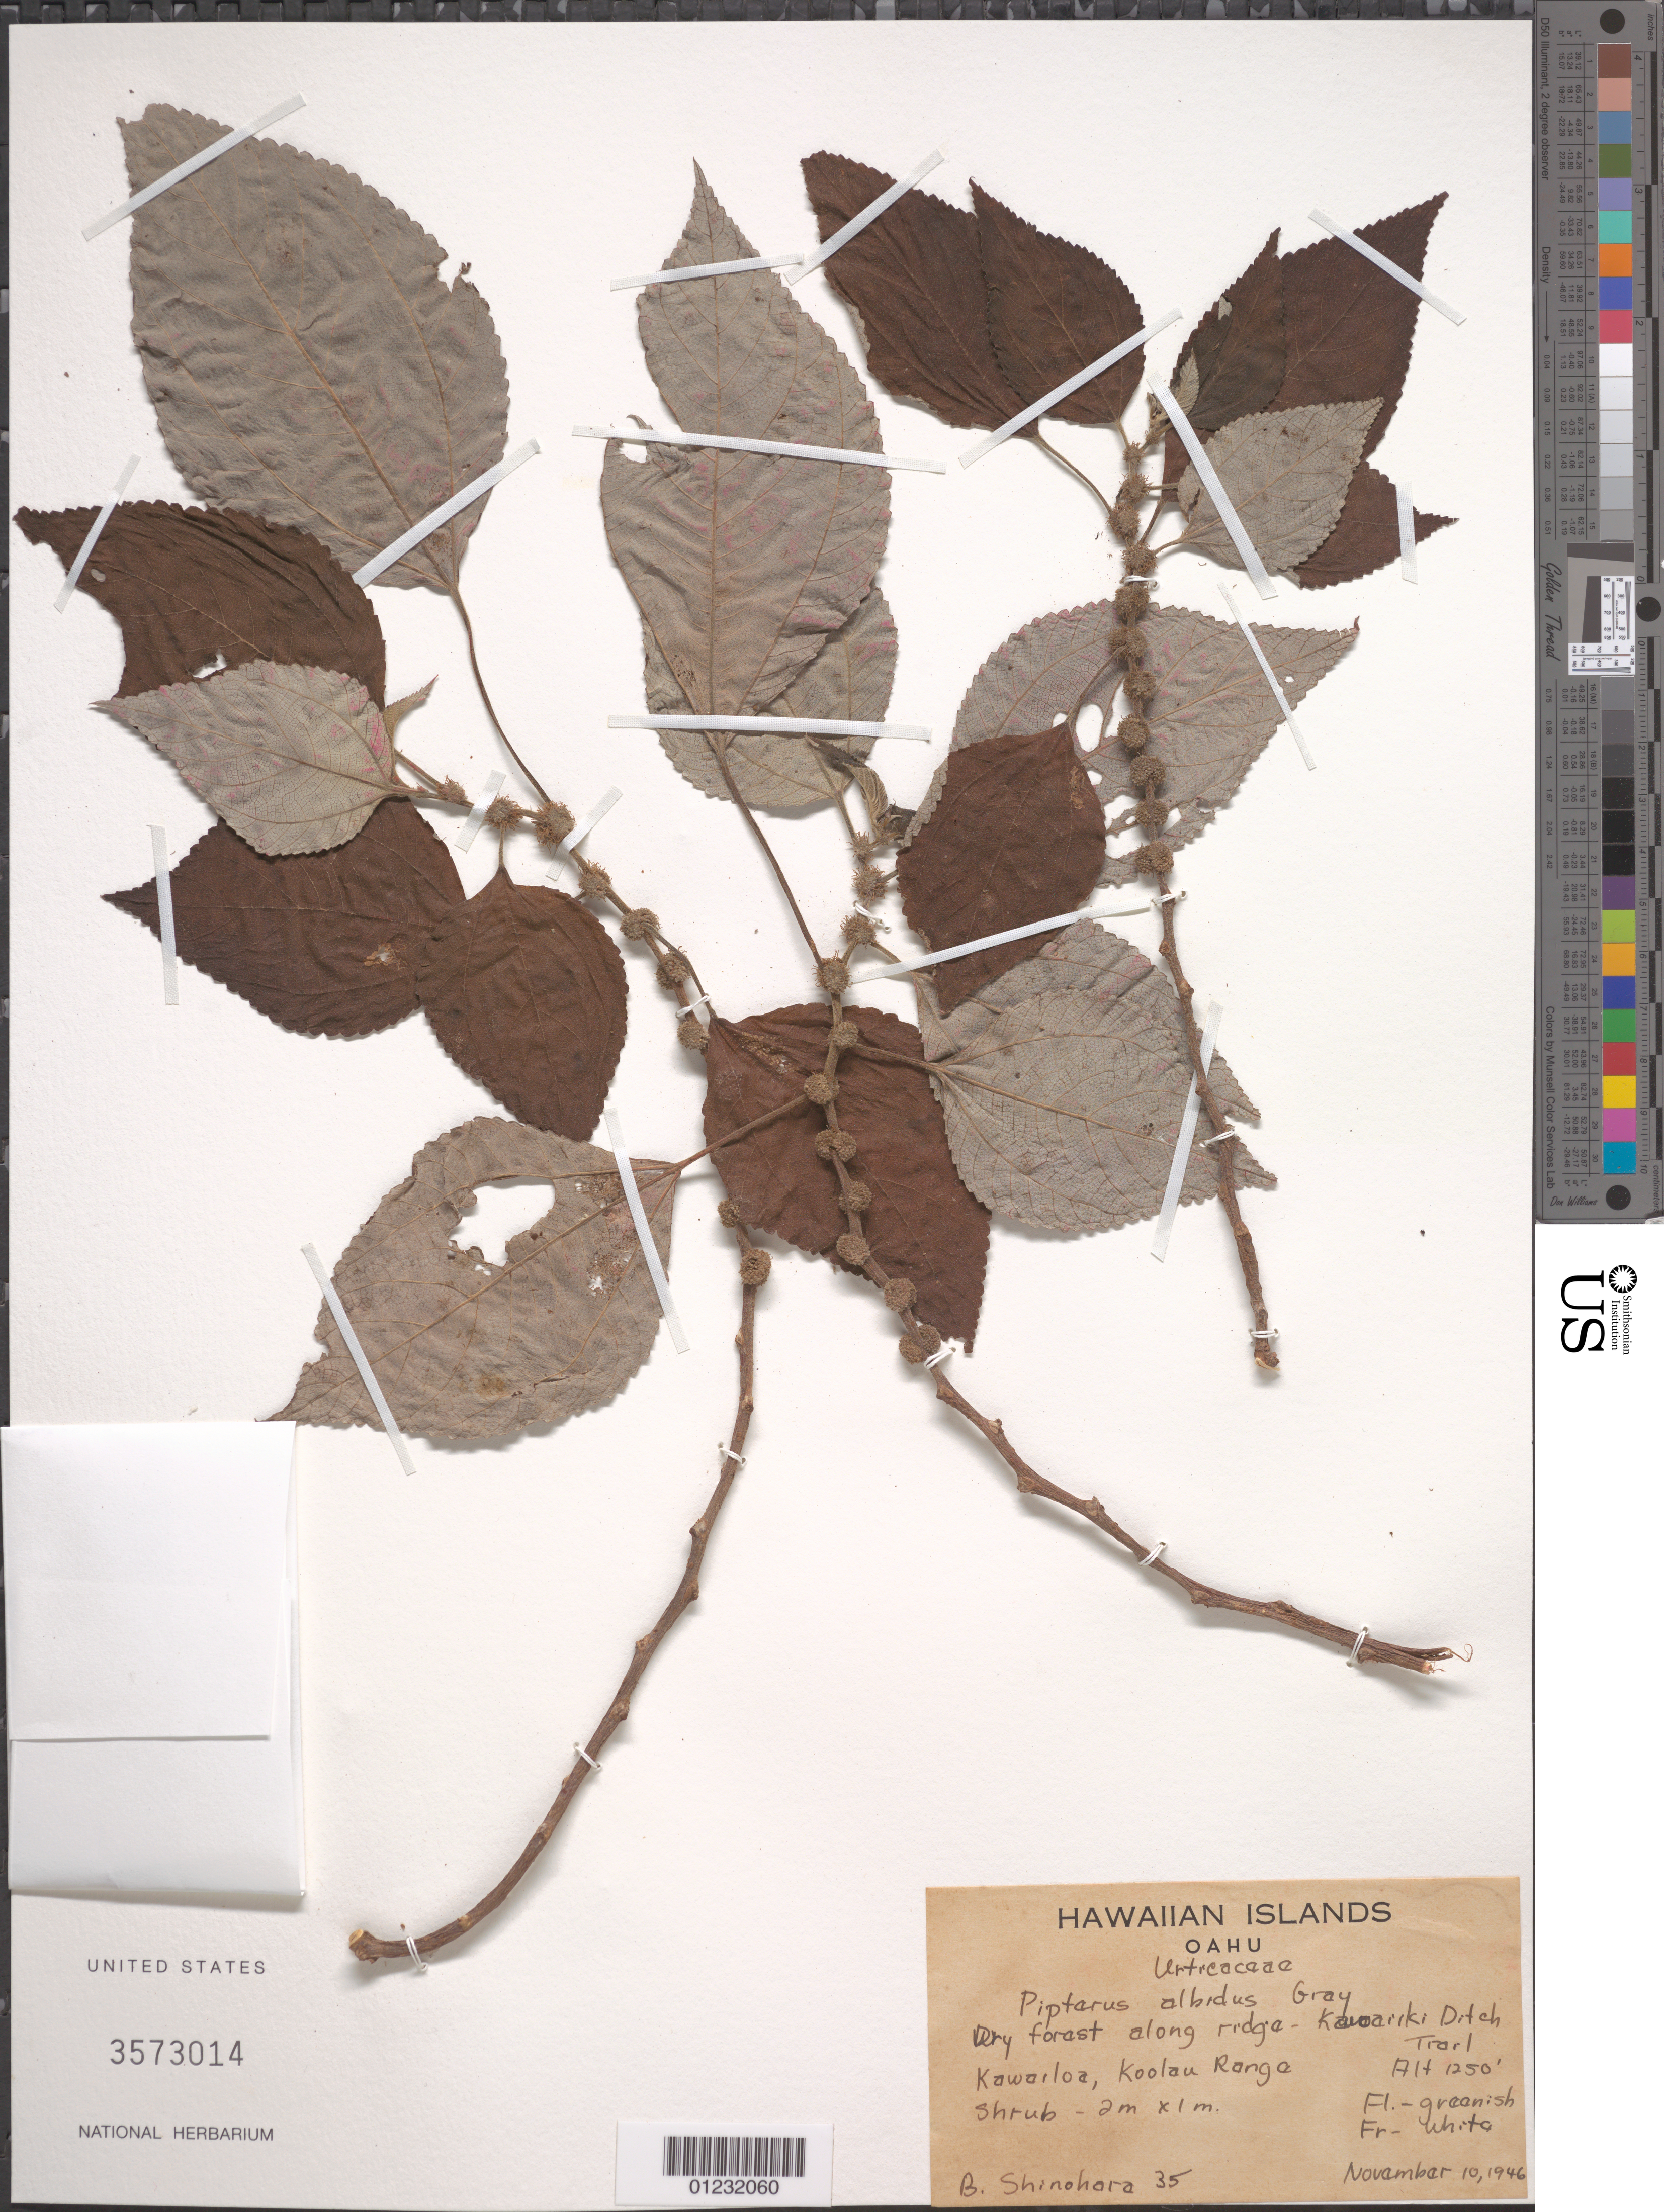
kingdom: Plantae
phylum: Tracheophyta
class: Magnoliopsida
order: Rosales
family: Urticaceae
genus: Pipturus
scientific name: Pipturus albidus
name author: (Hook. & Arn.) A. Gray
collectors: B. Shinohora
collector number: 35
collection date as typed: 10 Nov 1946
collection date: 1946-11-10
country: United States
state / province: Hawaii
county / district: Honolulu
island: Oahu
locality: Along Kawaiiki Ditch Trail, Kawailoa, Koolau Range, Oahu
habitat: Dry forest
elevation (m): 381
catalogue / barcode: US 3573014